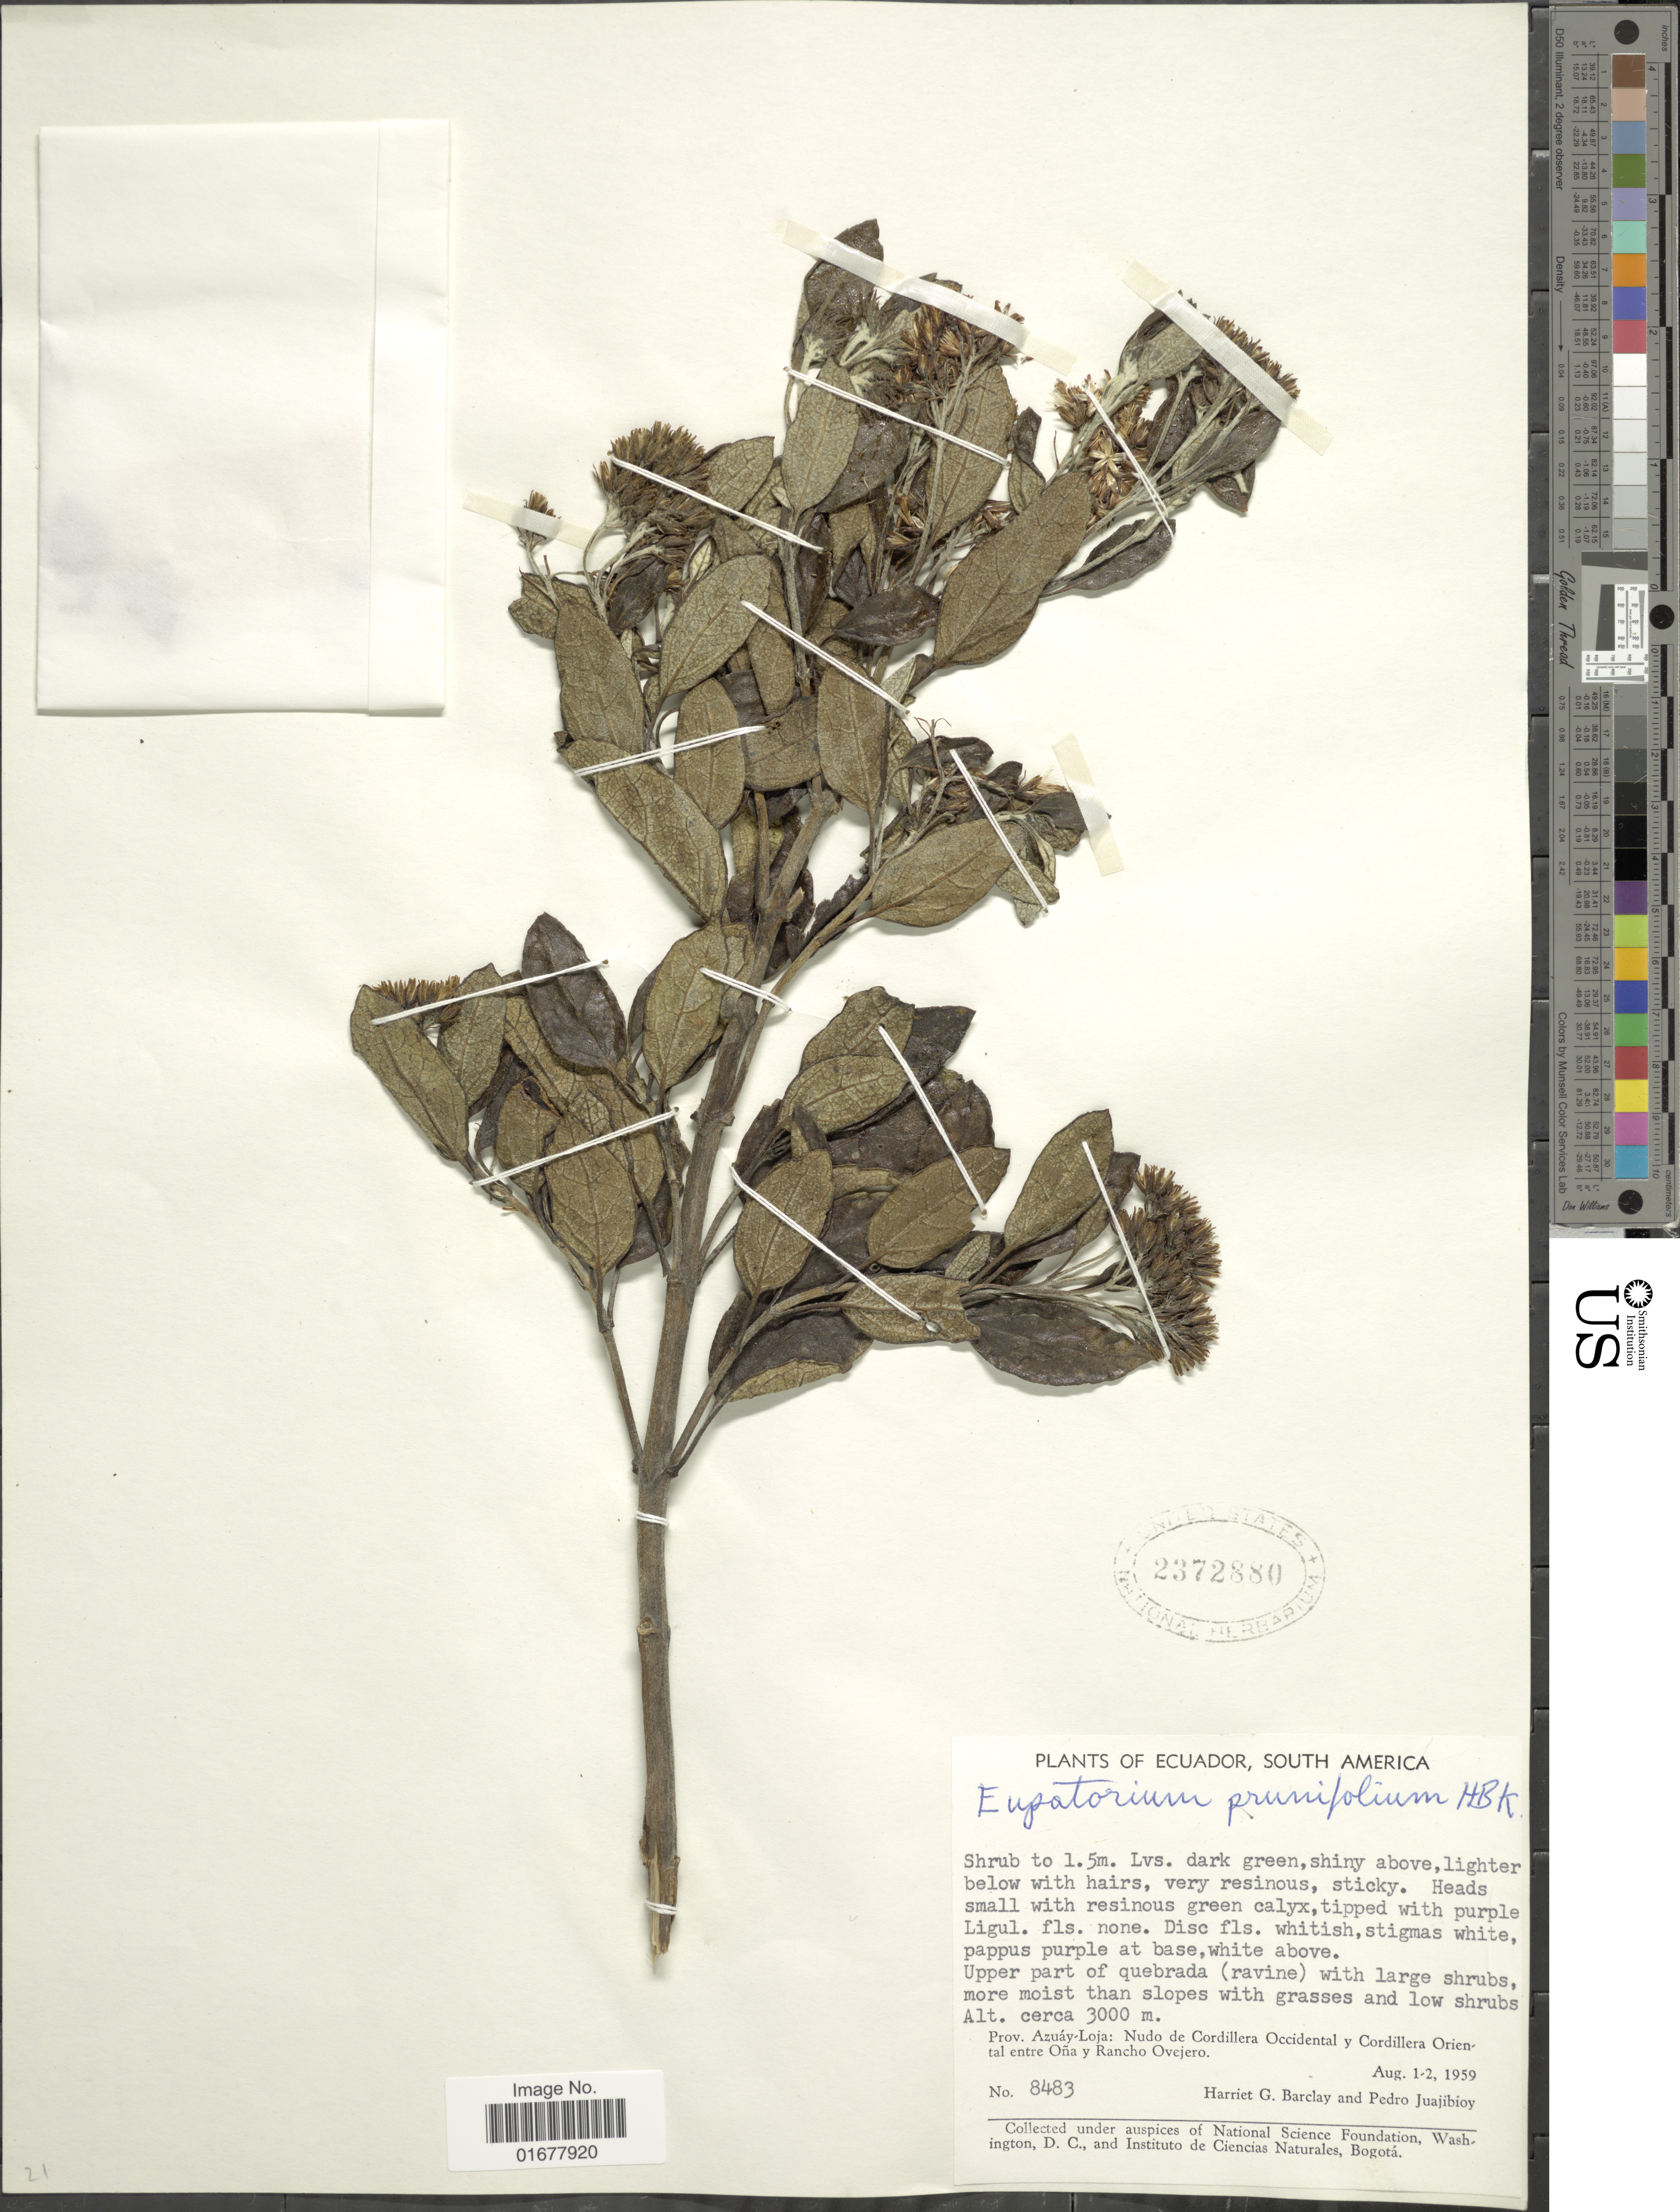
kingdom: Plantae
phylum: Tracheophyta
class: Magnoliopsida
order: Asterales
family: Asteraceae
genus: Ageratina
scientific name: Ageratina prunifolia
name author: (Kunth) R.M. King & H. Rob.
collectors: H. G. Barclay & P. Juajibioy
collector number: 8483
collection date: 1959-08-01/1959-08-02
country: Ecuador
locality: Prov. Azuay-Loja: Nudo de Cordillera Occidental Y Cordillera Oriental entre Ona y Rancho Ovejero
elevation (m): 3000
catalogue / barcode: US 2372880